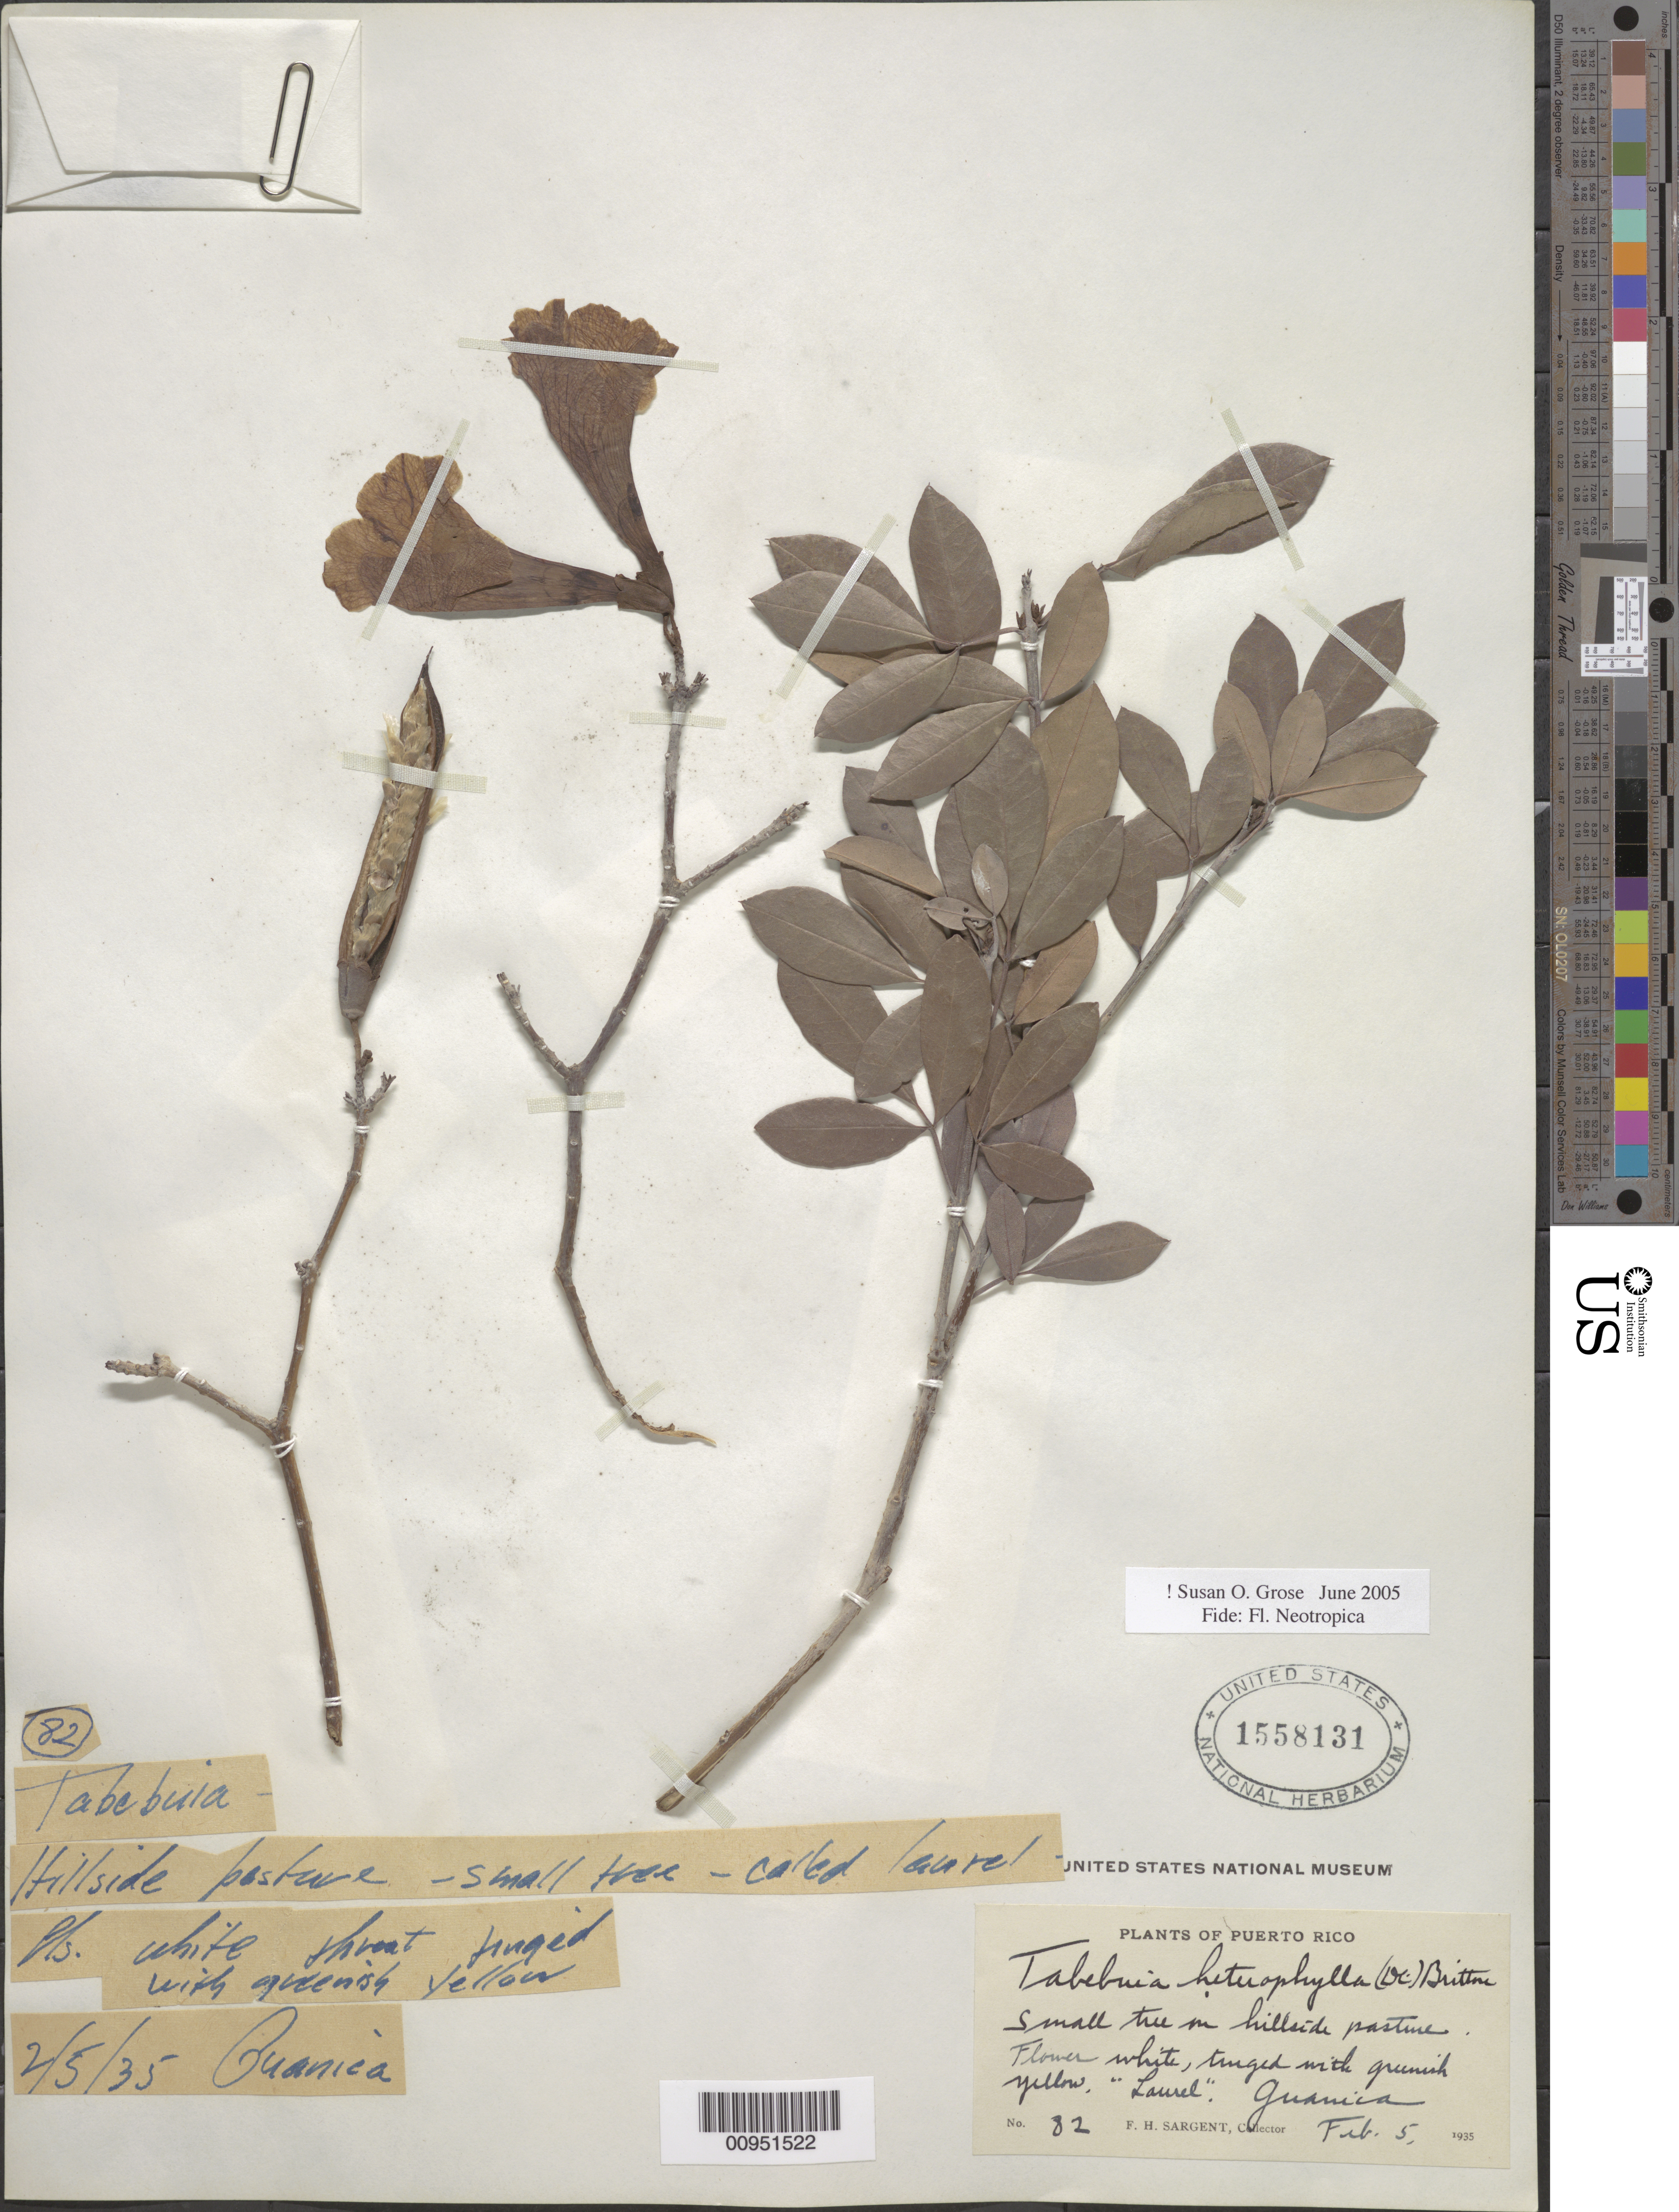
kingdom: Plantae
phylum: Tracheophyta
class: Magnoliopsida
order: Lamiales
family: Bignoniaceae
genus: Tabebuia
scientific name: Tabebuia heterophylla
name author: (DC.) Britton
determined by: Grose, S. O.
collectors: F. H. Sargent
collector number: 82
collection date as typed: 05 Feb 1935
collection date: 1935-02-05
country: Puerto Rico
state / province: Guánica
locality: Guanica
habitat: In hillside pasture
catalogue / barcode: US 1558131